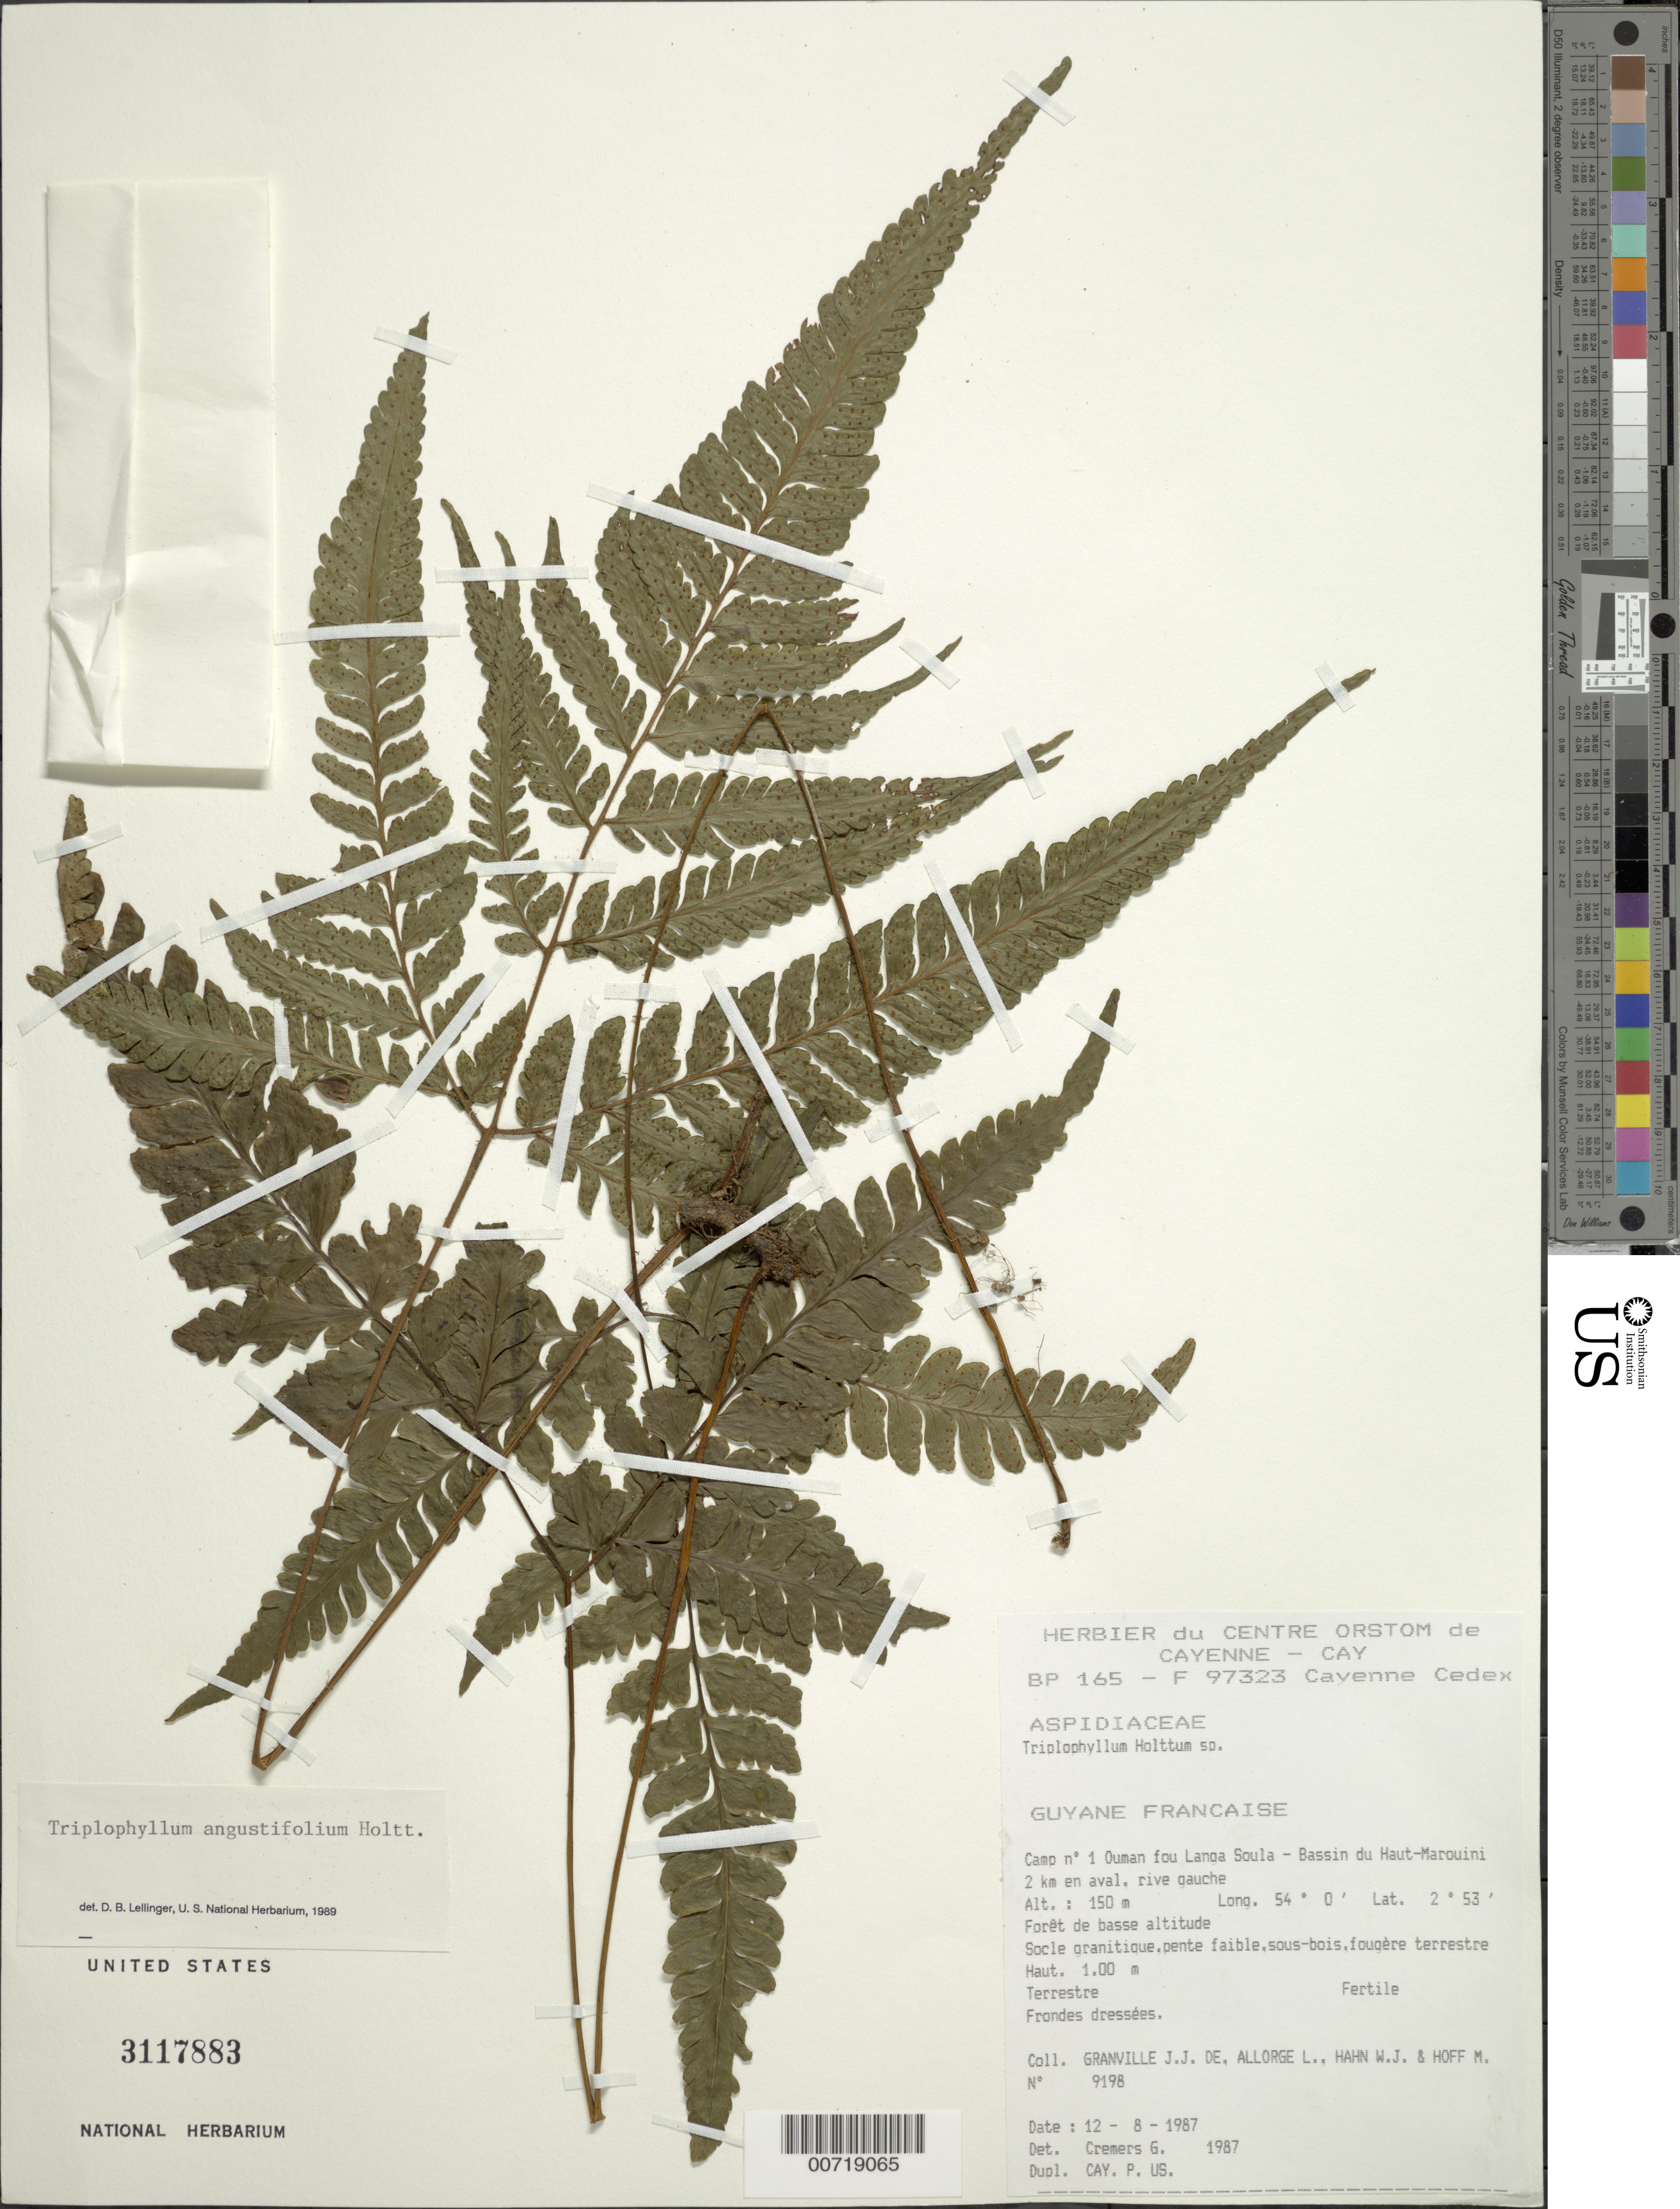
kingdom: Plantae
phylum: Tracheophyta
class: Polypodiopsida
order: Polypodiales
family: Tectariaceae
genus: Triplophyllum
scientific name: Triplophyllum funestum var. funestum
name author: (Kunze) Holttum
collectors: J.-J. de Granville, L. Allorge, W. J. Hahn & M. Hoff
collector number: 9198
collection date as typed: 12-Aug-87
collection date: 1987-08-12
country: French Guiana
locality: Camp #1, Ouman fou Langa Soula, Bassin du Haut-Marouini. 2 km en aval. Rive gauche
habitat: Forêt de basse altitude. Socle granitique, pente faible, sous-bois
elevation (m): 150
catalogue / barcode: US 3117883